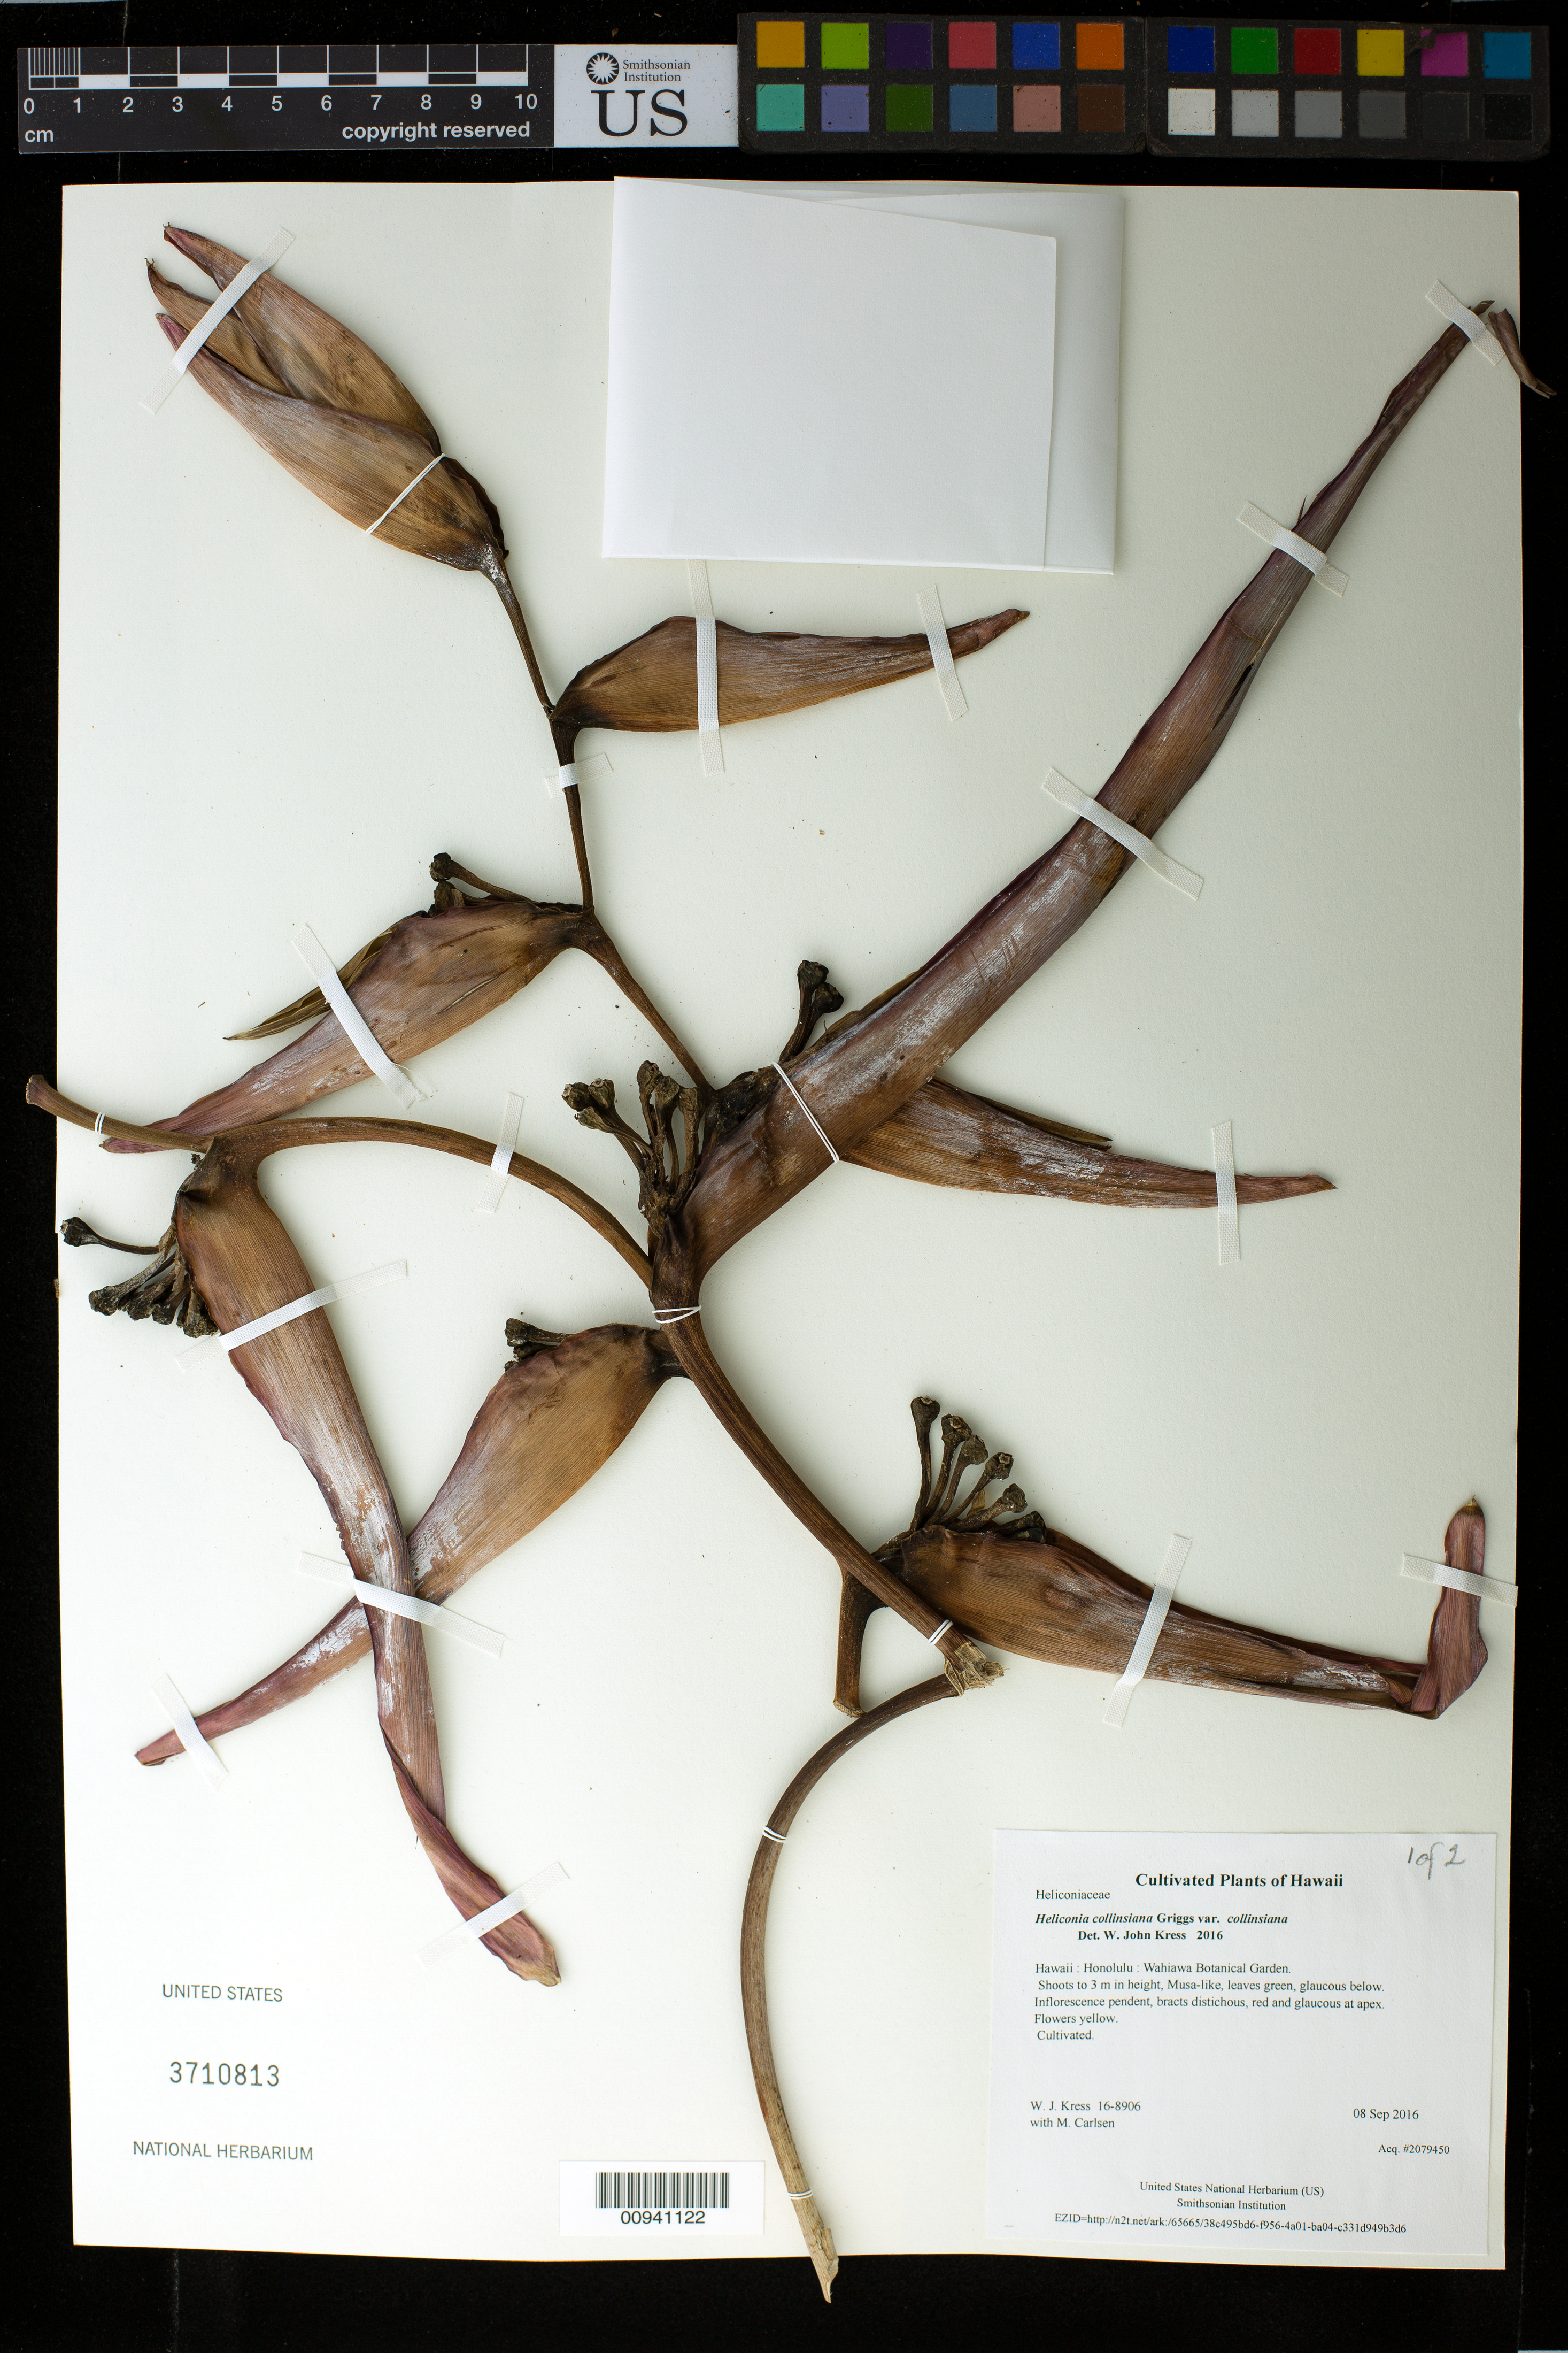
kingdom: Plantae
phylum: Tracheophyta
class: Liliopsida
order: Zingiberales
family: Heliconiaceae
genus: Heliconia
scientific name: Heliconia collinsiana var. collinsiana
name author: R.F. Griggs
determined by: Kress, W. J., (US), Smithsonian Institution - National Museum of Natural History (UNITED STATES)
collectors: W. J. Kress & M. M. Carlsen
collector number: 16-8906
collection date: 2016-09-08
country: United States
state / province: Hawaii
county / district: Honolulu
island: Oahu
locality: Wahiawa Botanical Garden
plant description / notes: Frozen tissue stored in Biorepository at AG5NN92; dried tissue stored at AG5NN91.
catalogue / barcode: US 3710813